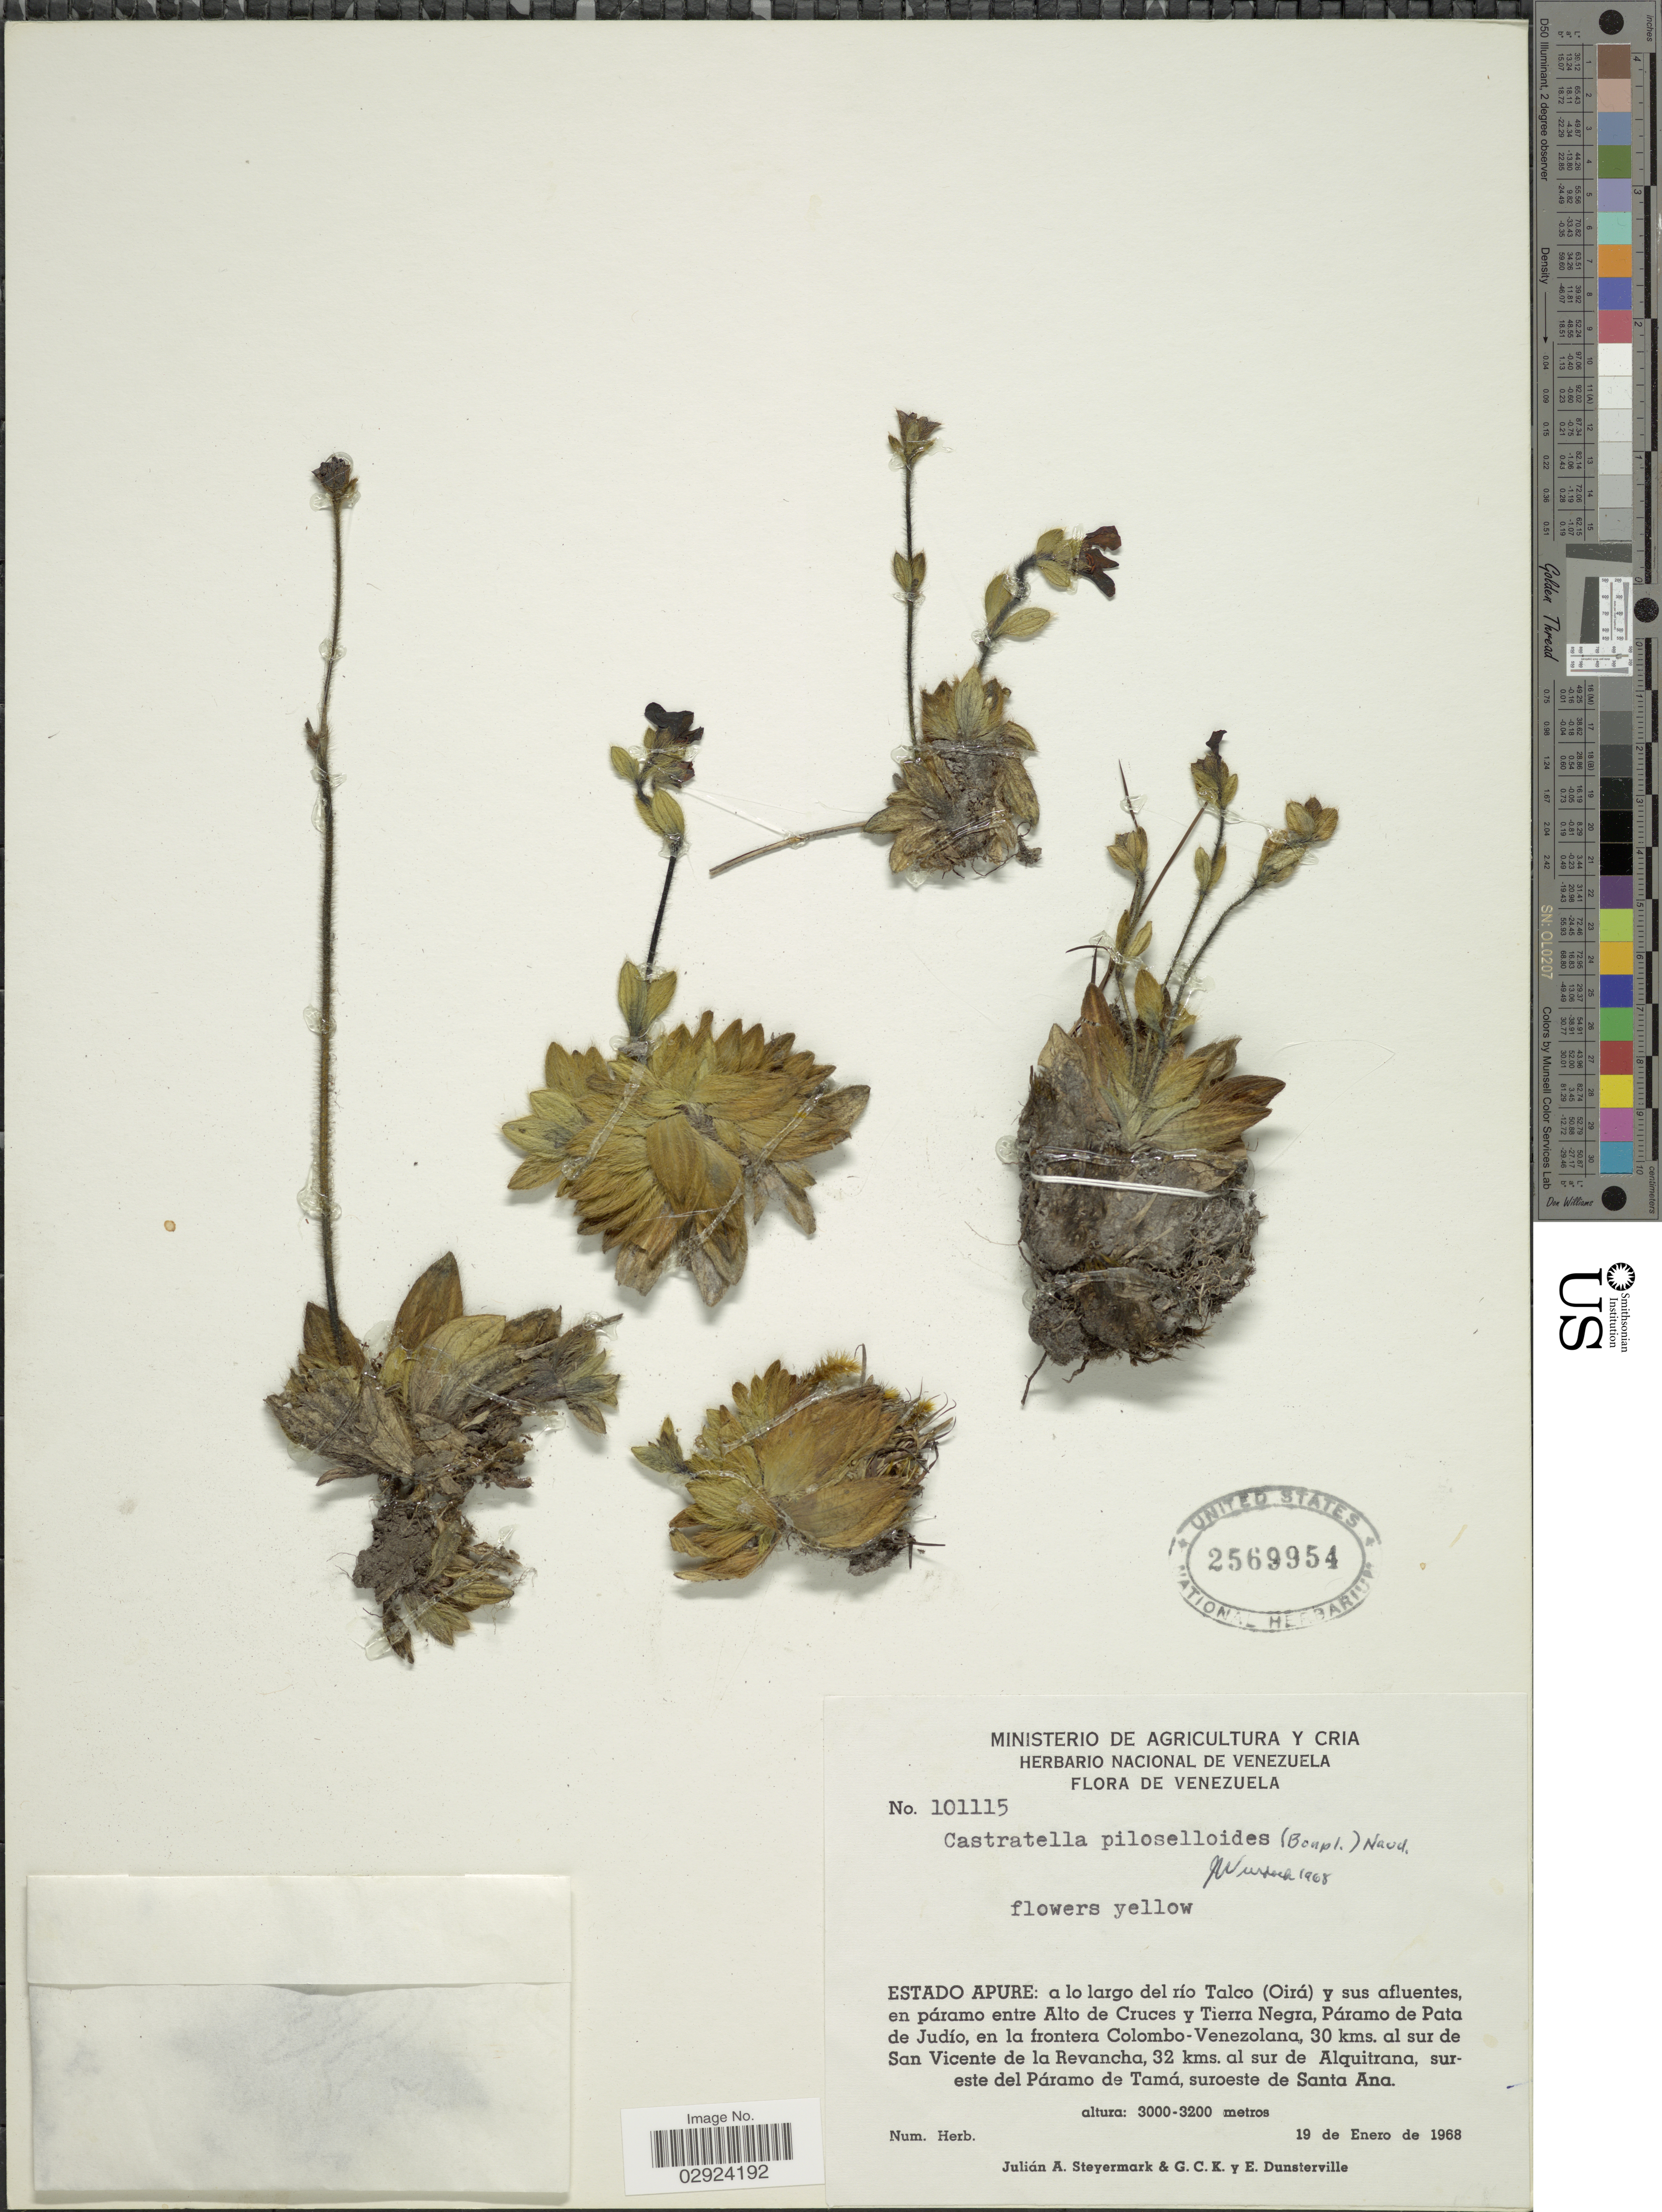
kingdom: Plantae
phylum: Tracheophyta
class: Magnoliopsida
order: Myrtales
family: Melastomataceae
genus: Castratella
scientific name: Castratella piloselloides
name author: (Bonpl.) Naudin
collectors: J. Steyermark, G. C. K. Dunsterville & E. Dunsterville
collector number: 101115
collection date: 1968-01-19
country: Venezuela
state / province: Apure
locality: Estado Apure: a lo largo del río Talco (Oirá) y sus afluentes, en páramo entre Alto de Cruces y Tierra Negra, Páramo de Pata de Judío, en la frontera Colombo-Venezolana, 30 kms. al sur de San Vicente de la Revancha, 32 kms. al sur de Alquitrana, sureste de Páramo de Tamá, suroeste de Santa Ana.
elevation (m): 3000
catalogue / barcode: US 2569954